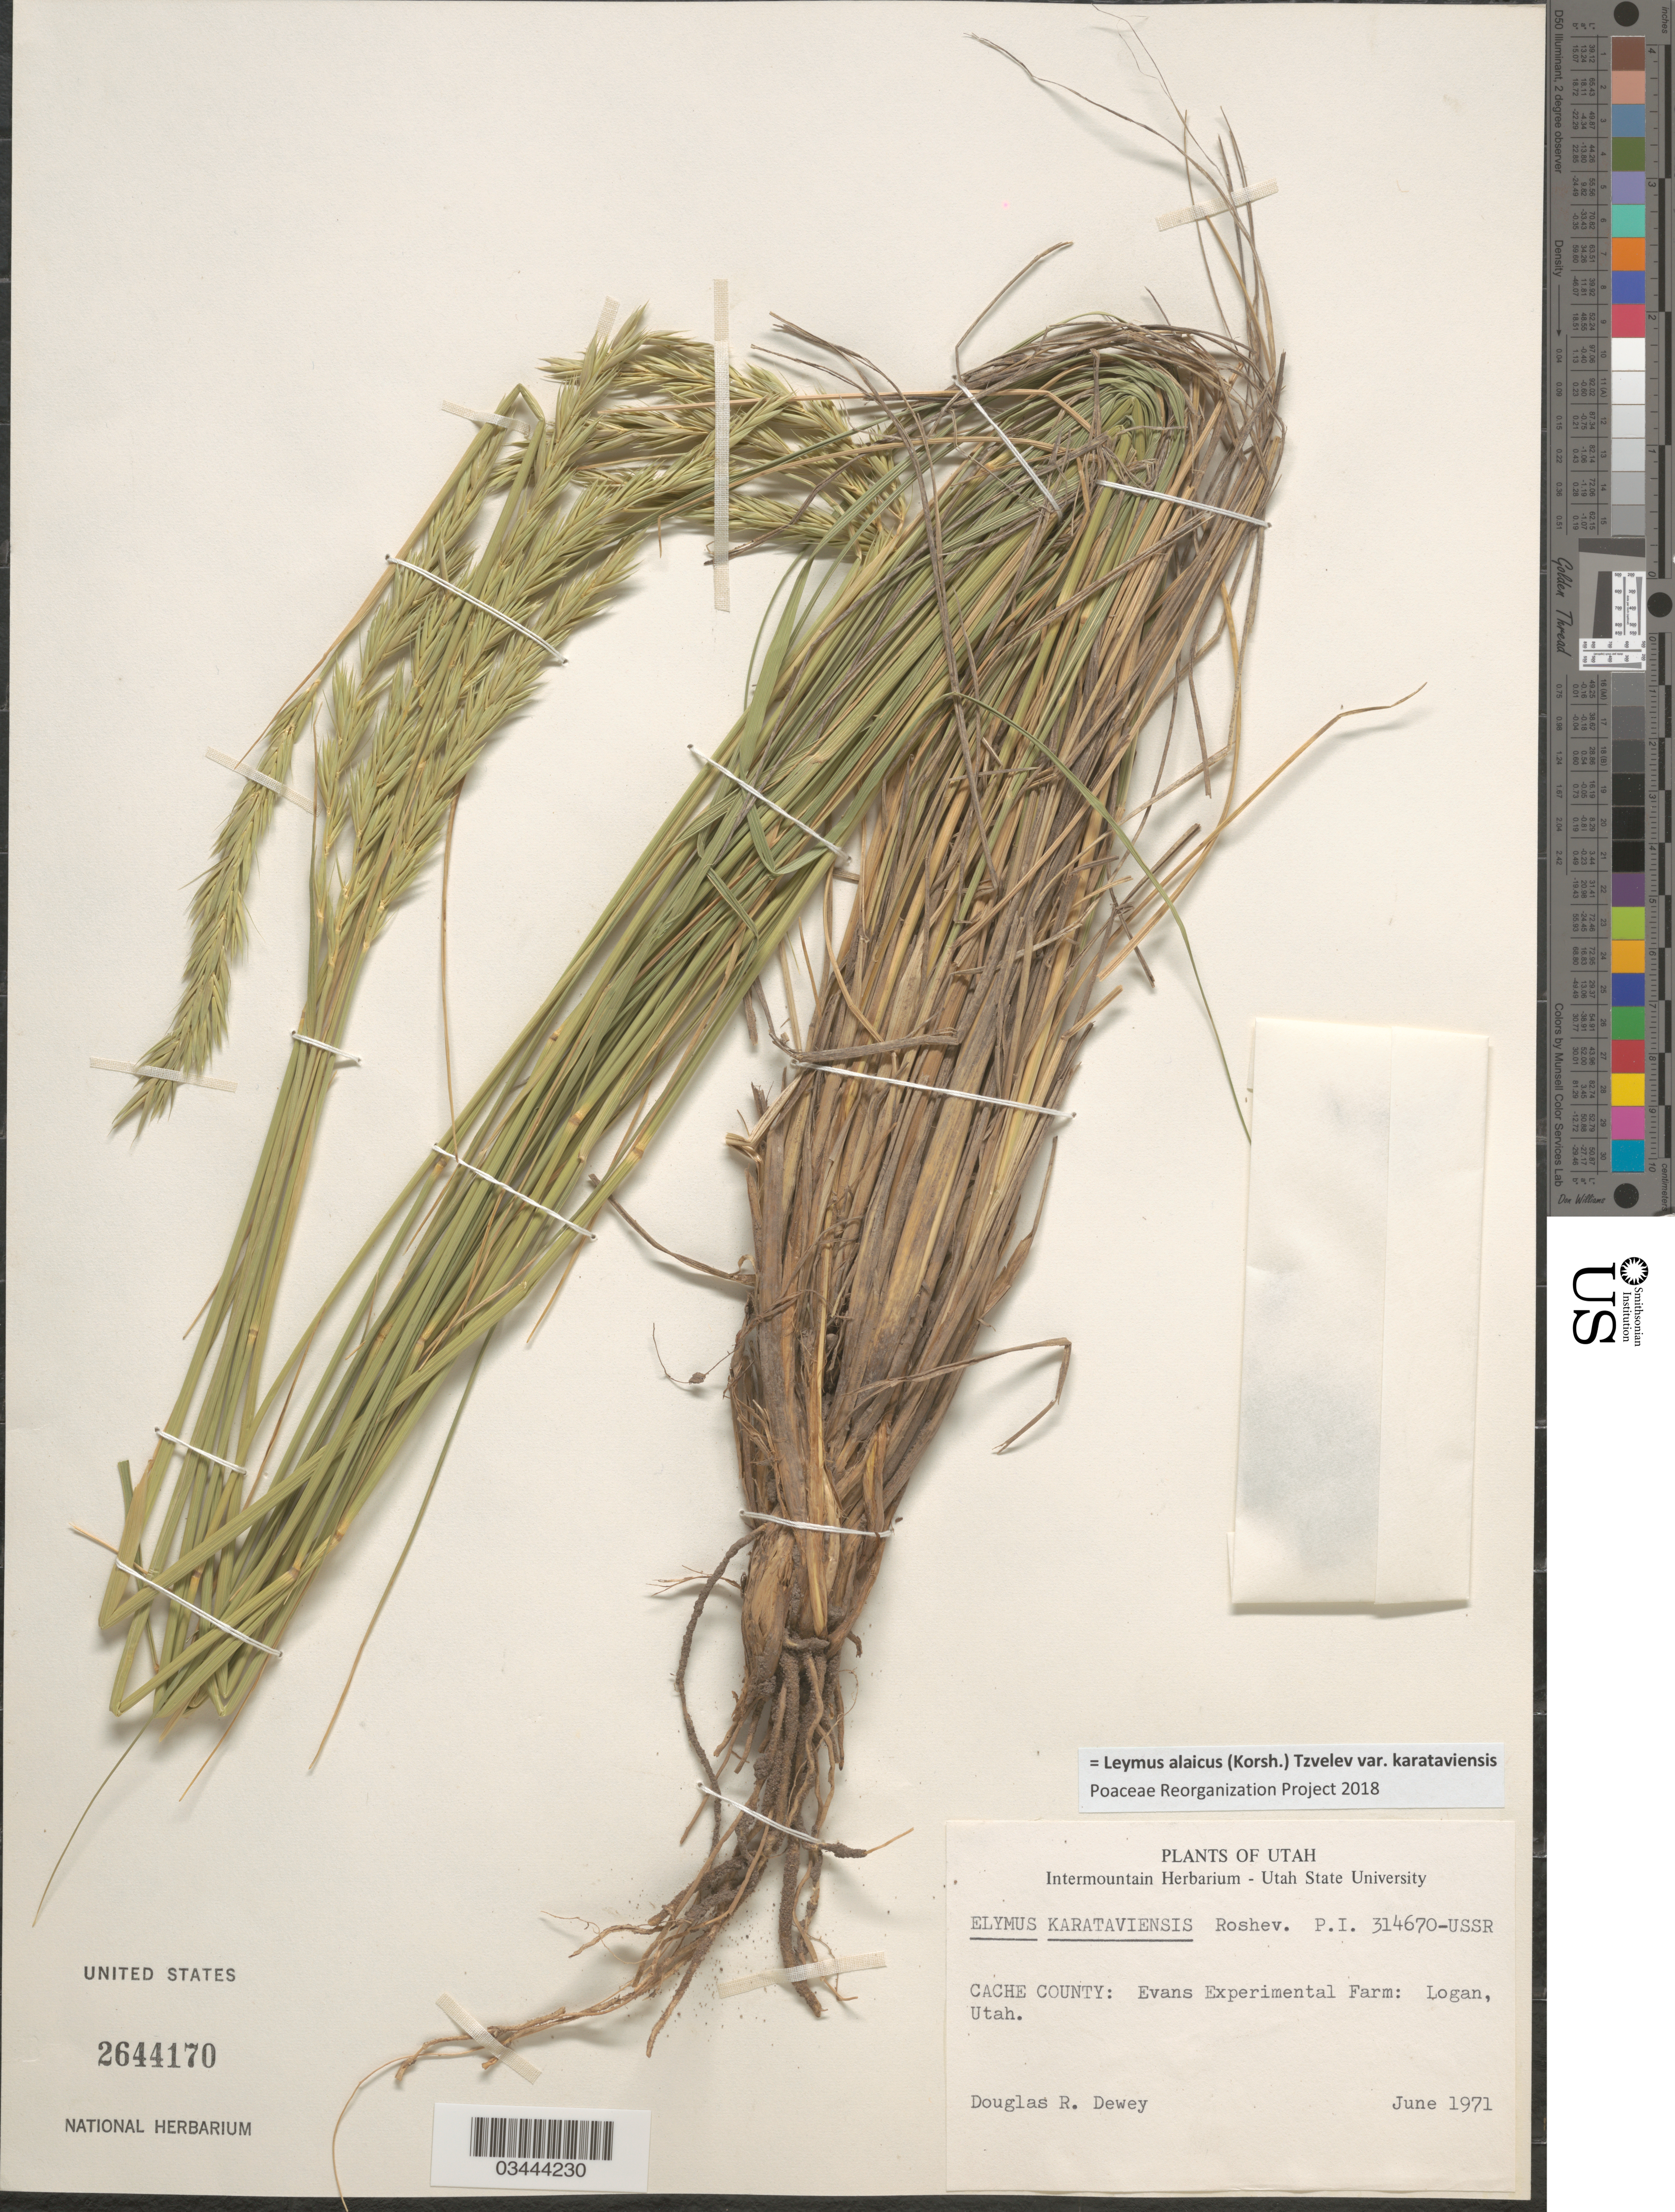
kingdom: Plantae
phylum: Tracheophyta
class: Liliopsida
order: Poales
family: Poaceae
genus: Leymus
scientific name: Leymus alaicus subsp. karataviensis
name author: (Roshev.) Tzvelev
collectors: D. Dewey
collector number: PI314670?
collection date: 1971-06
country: United States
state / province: Utah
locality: Cache County: Evans Experimental Farm: Logan.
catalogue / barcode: US 2644170